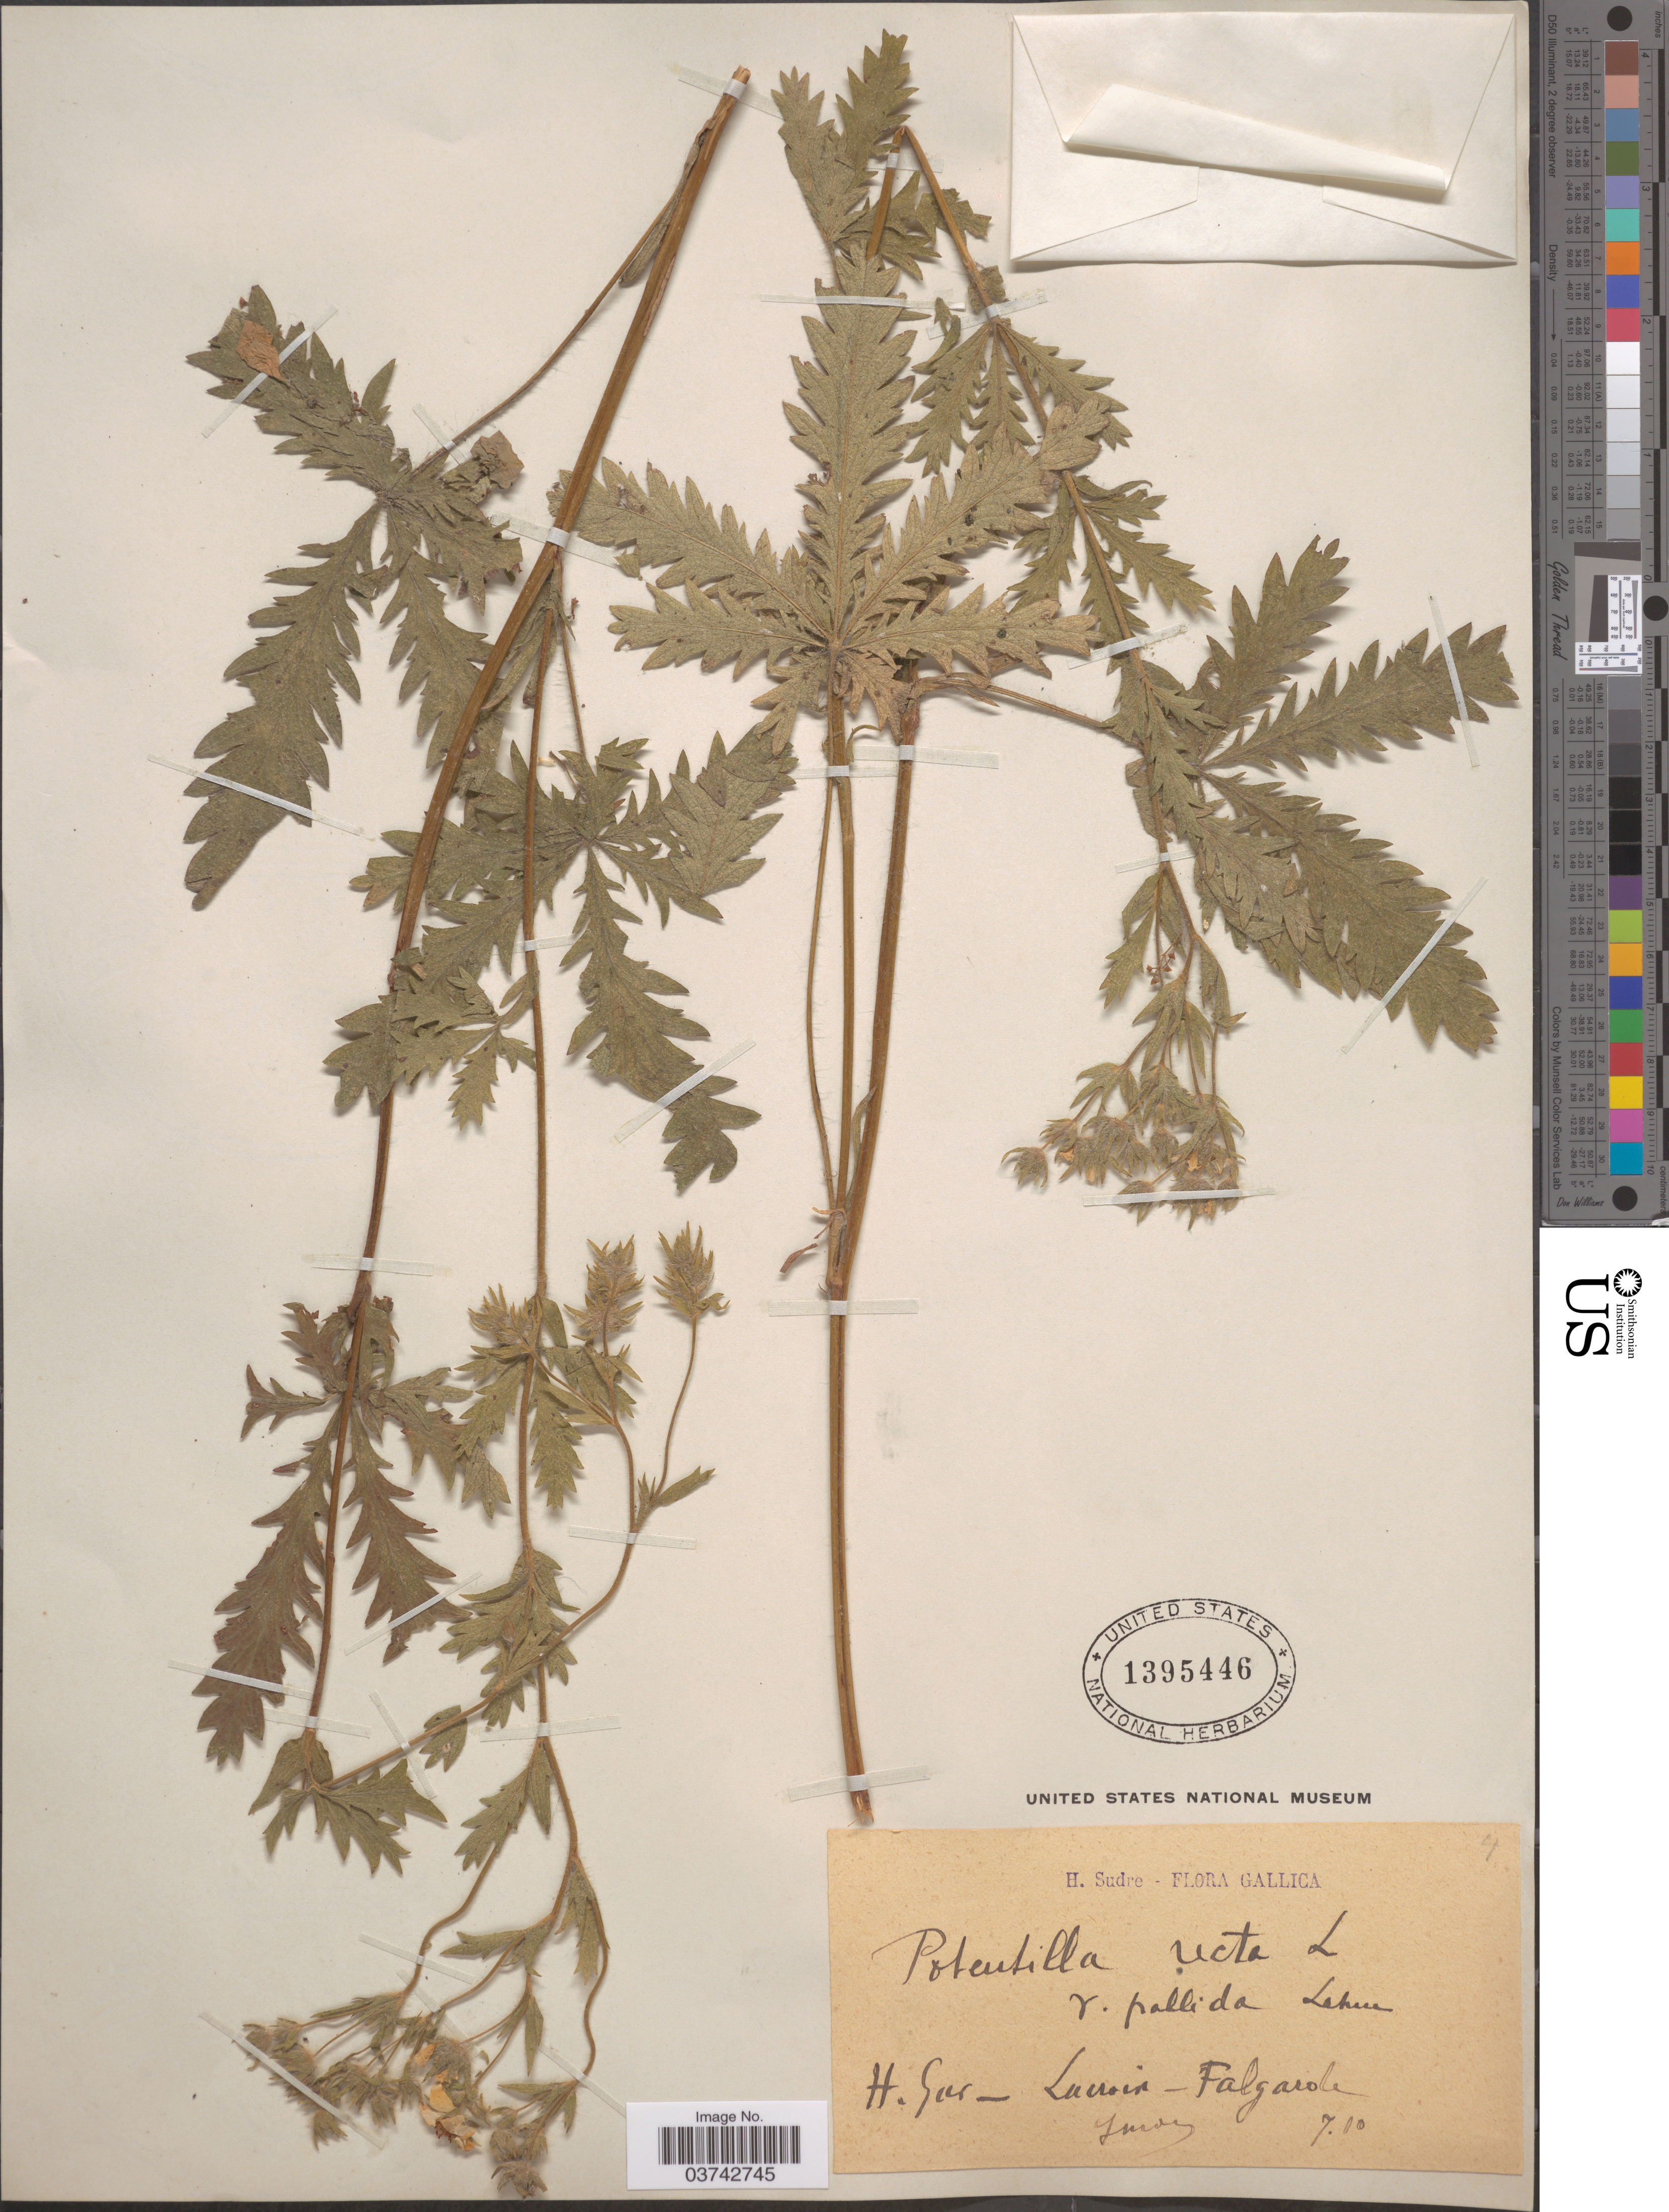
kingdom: Plantae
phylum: Tracheophyta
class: Magnoliopsida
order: Rosales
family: Rosaceae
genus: Potentilla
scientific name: Potentilla recta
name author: L.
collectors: H. Sudre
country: France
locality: Gallica. H. Gar - Lacroix - Falgarde.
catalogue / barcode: US 1395446